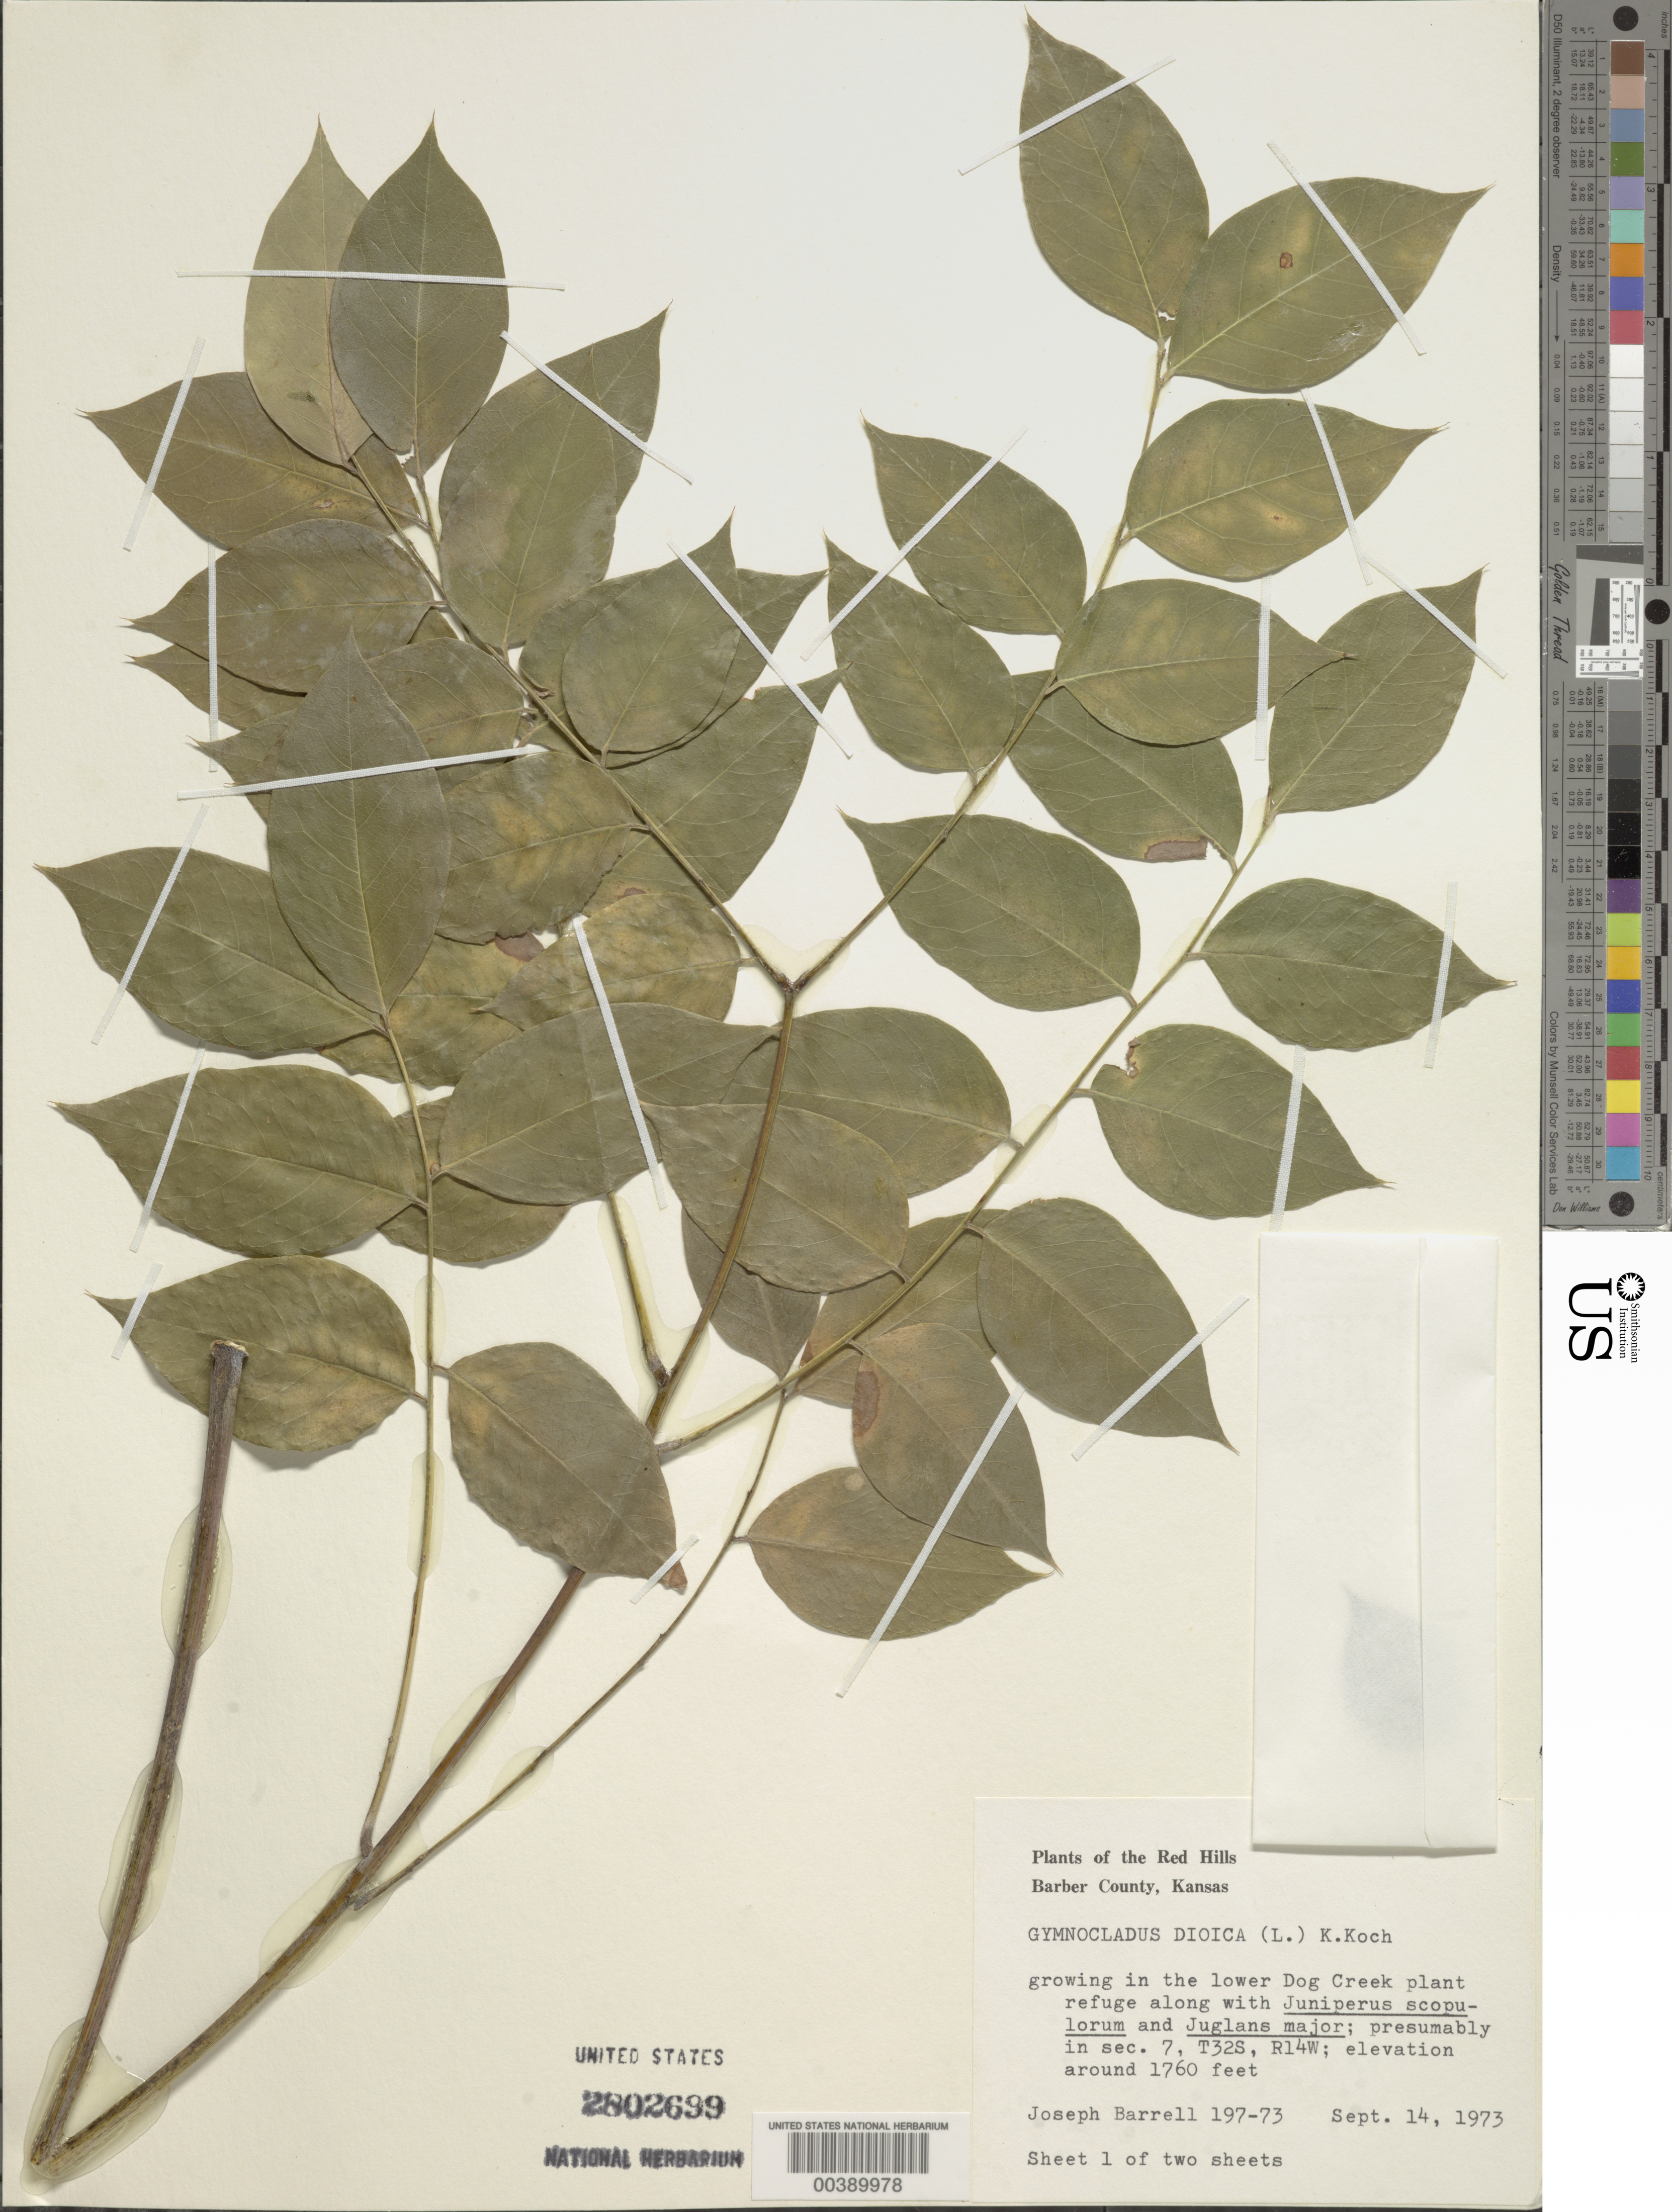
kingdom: Plantae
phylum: Tracheophyta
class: Magnoliopsida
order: Fabales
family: Fabaceae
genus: Gymnocladus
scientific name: Gymnocladus dioicus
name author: (L.) K. Koch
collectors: J. Barrell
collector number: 197-73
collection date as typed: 14 Sep 1973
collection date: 1973-09-14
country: United States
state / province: Kansas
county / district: Barber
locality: In lower dog creek plant refuge; presumably in sec. 7, t32s, r14w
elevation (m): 536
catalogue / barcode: US 2802699